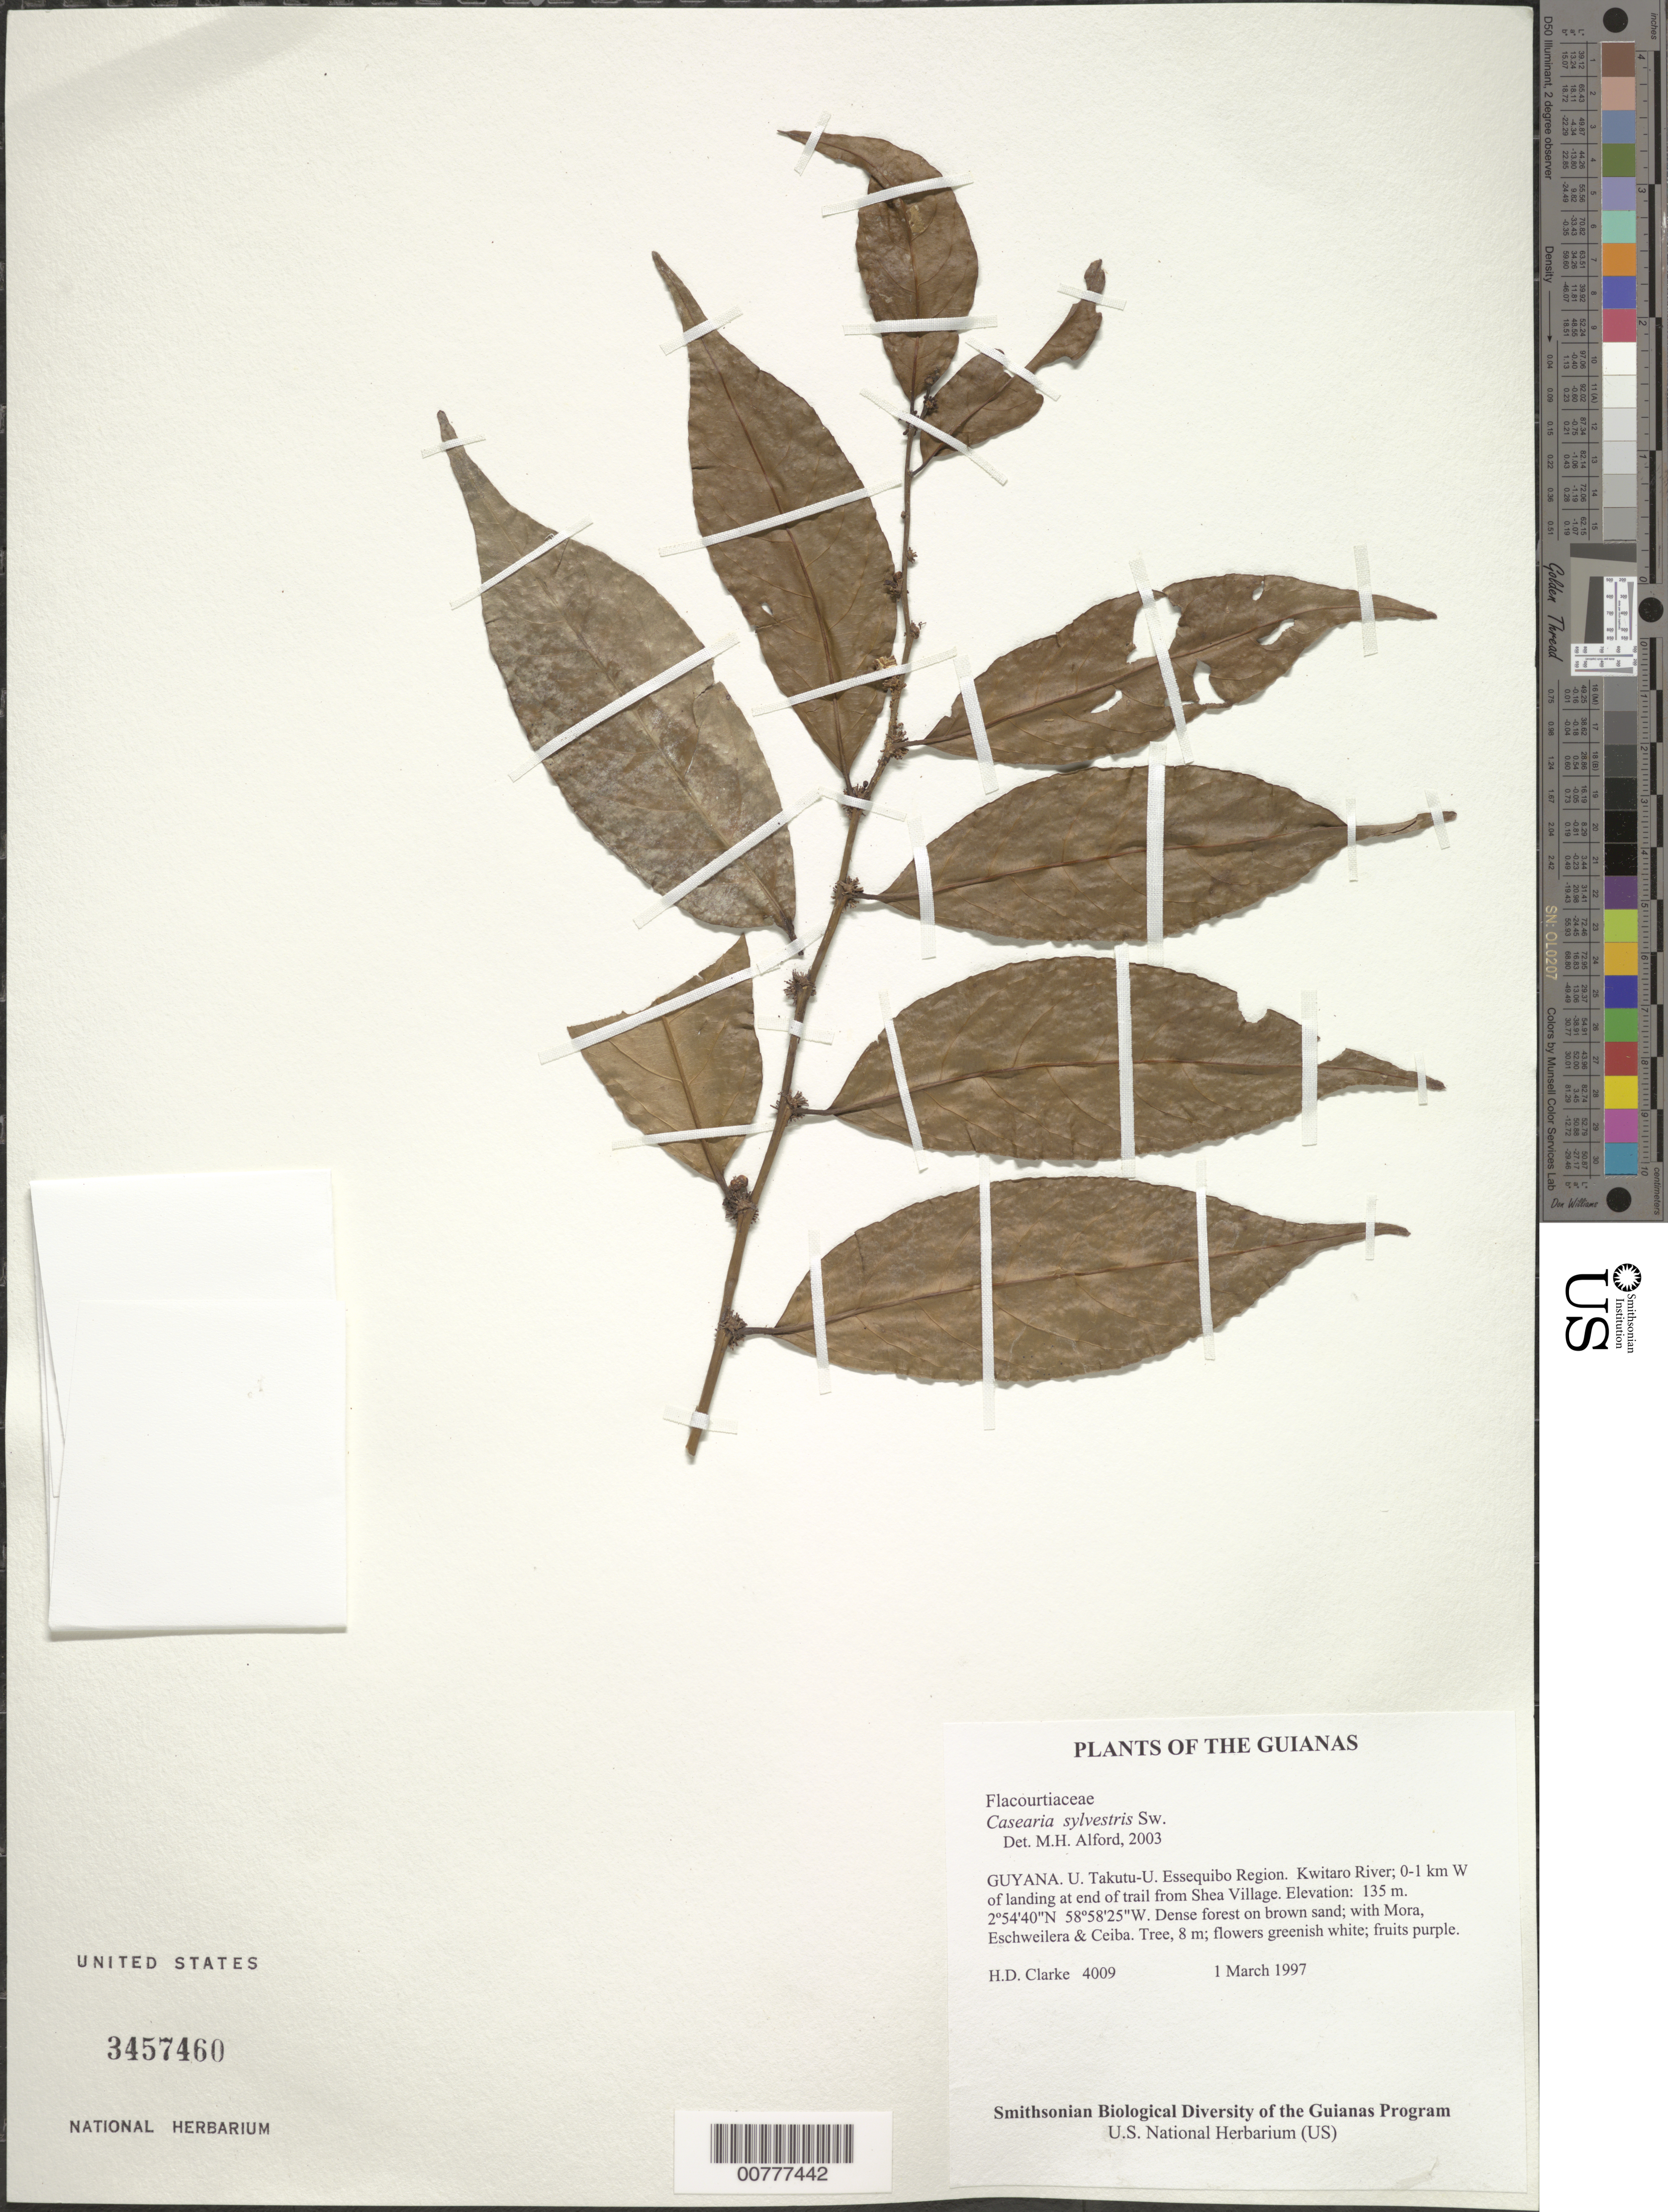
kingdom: Plantae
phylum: Tracheophyta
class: Magnoliopsida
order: Malpighiales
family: Salicaceae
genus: Casearia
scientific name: Casearia sylvestris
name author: Sw.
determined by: Liesner, R. L.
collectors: H. D. Clarke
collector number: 4009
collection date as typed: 1 March 1997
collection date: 1997-03-01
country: Guyana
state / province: U. Takutu-U. Essequibo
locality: Kwitaro River; 0-1 km W of landing at end of trail from Shea Village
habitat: Dense forest on brown sand; with Mora, Eschweilera & Ceiba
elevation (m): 135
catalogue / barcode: US 3457460